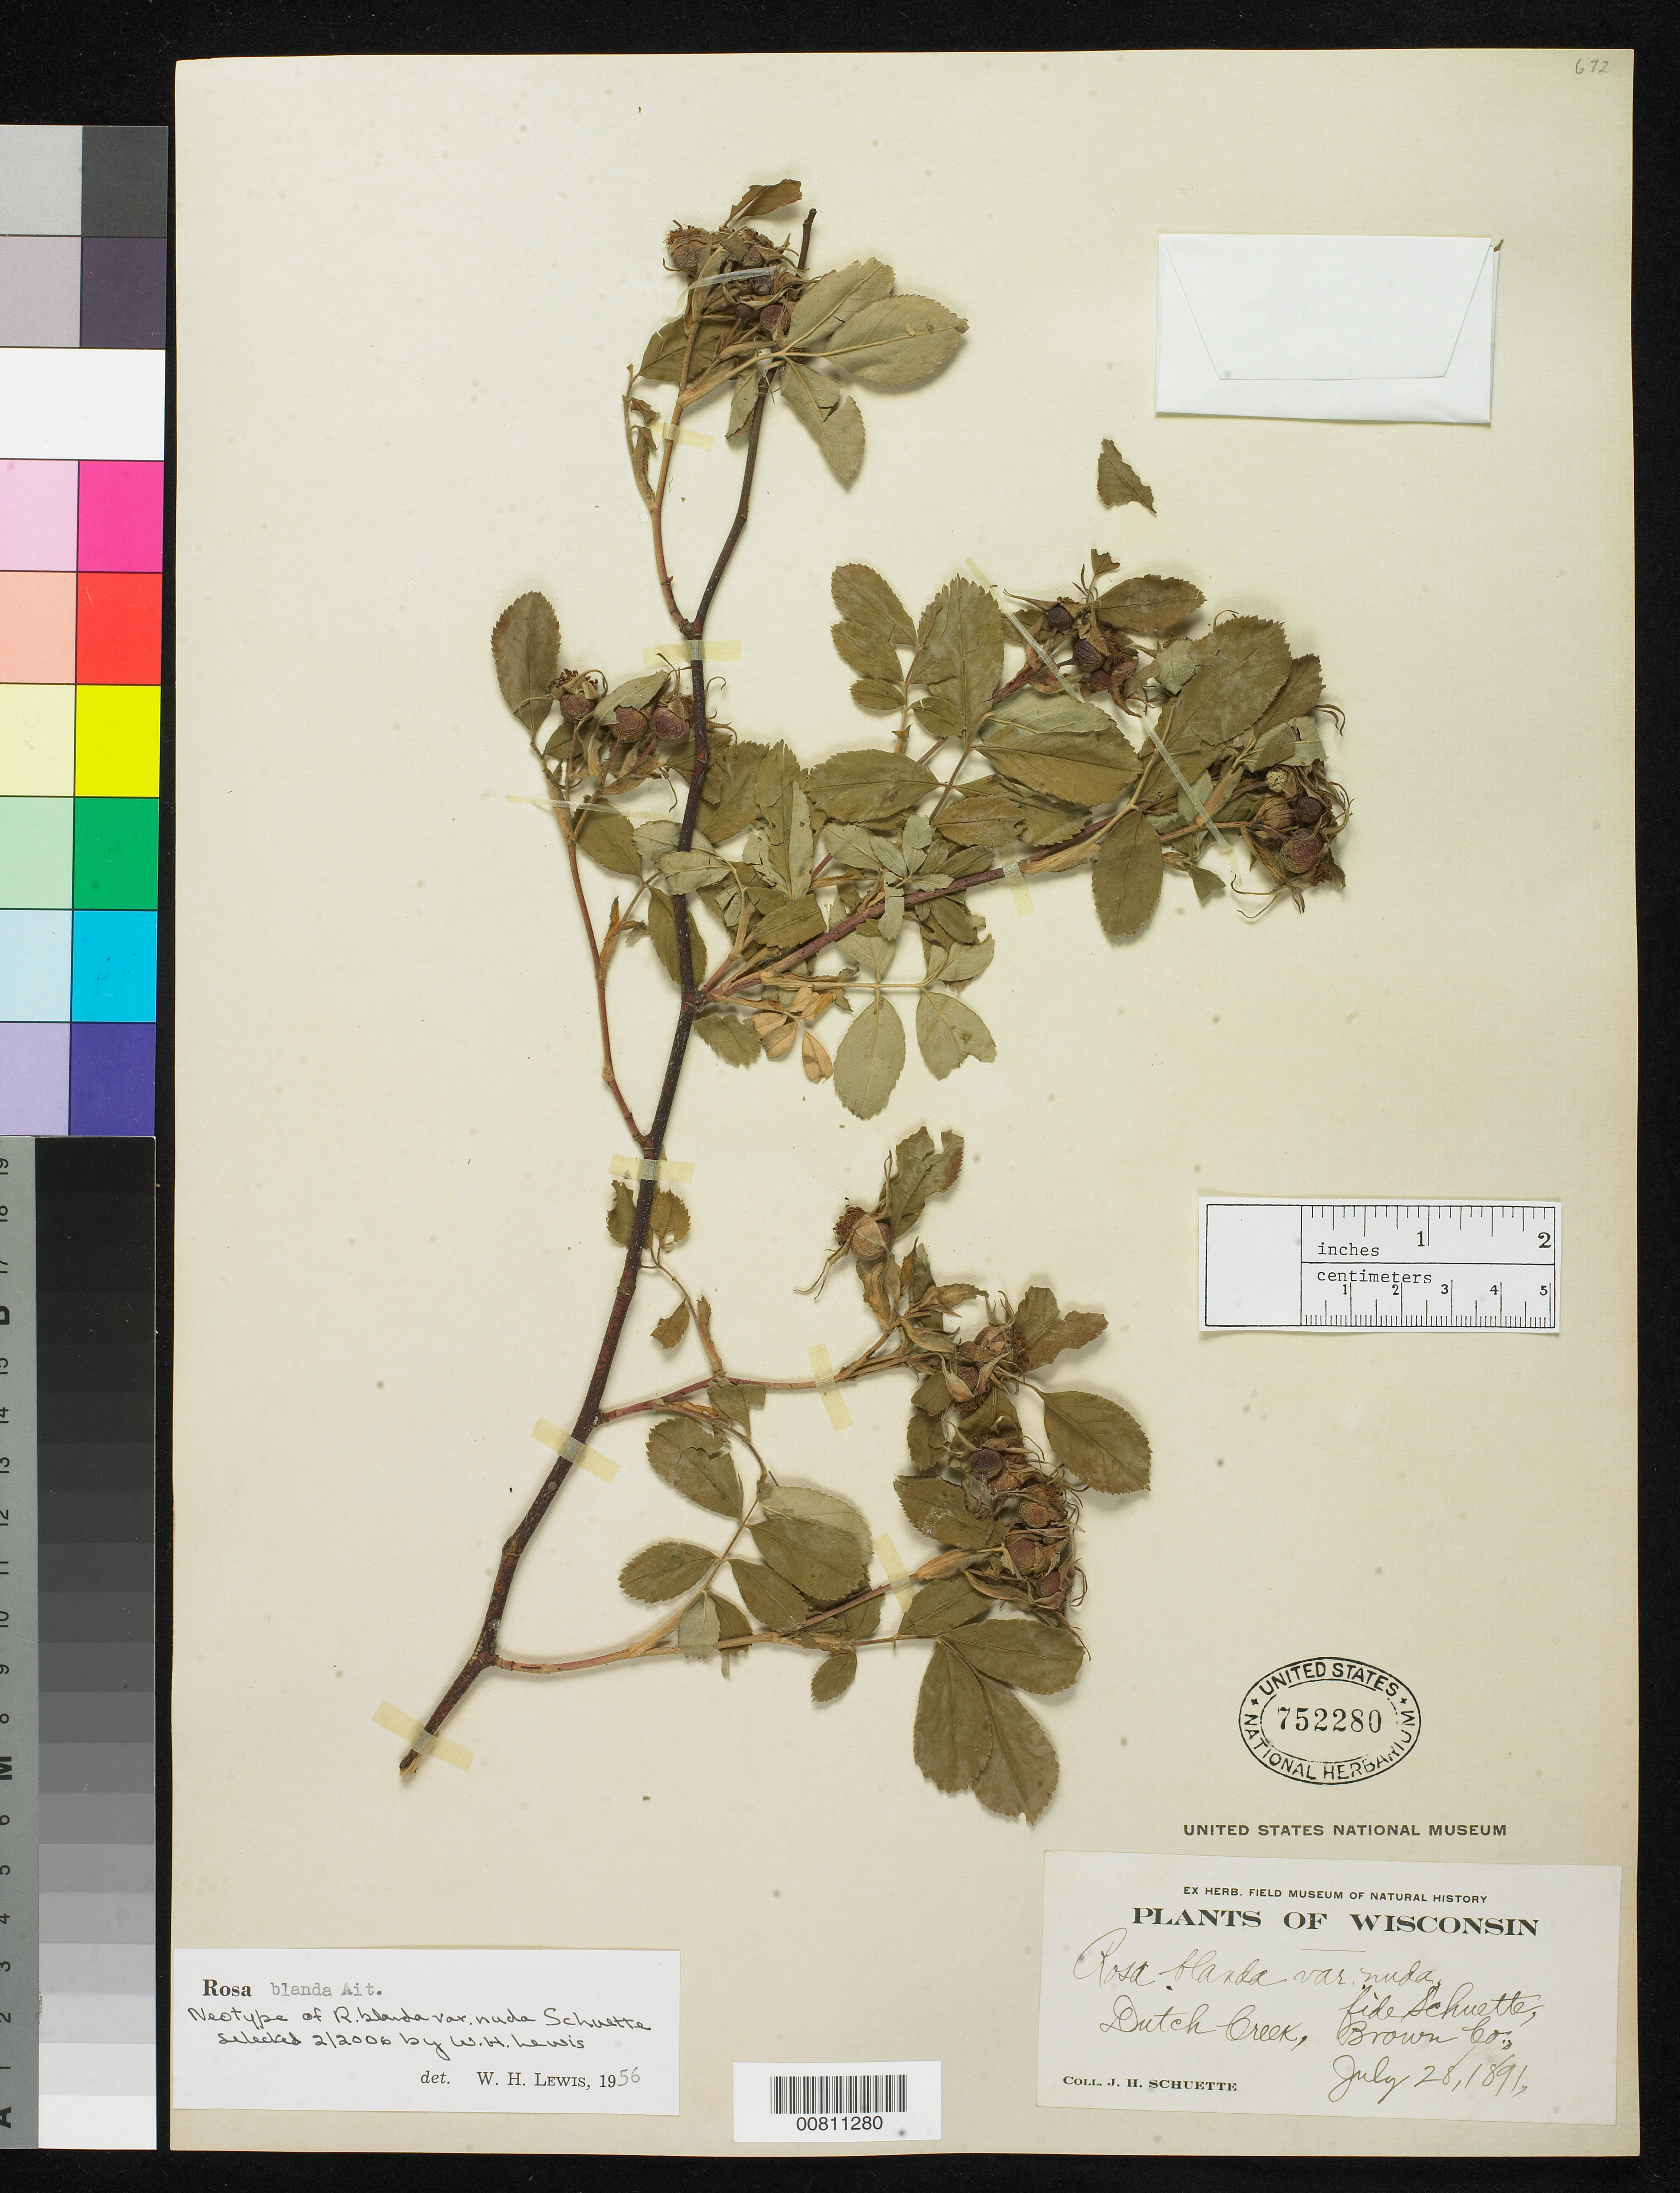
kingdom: Plantae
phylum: Tracheophyta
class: Magnoliopsida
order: Rosales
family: Rosaceae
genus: Rosa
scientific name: Rosa blanda var. nuda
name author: Schuette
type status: Lectotype; Type Collection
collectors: J. H. Schuette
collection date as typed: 28 Jul 1891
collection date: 1891-07-28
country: United States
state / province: Wisconsin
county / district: Brown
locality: Dutch Creek, Brown Co.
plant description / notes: No specimens cited in protologue; annotated as "neotype" by W.H. Lewis (1956), published as lectotype (2012).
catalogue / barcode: US 752280